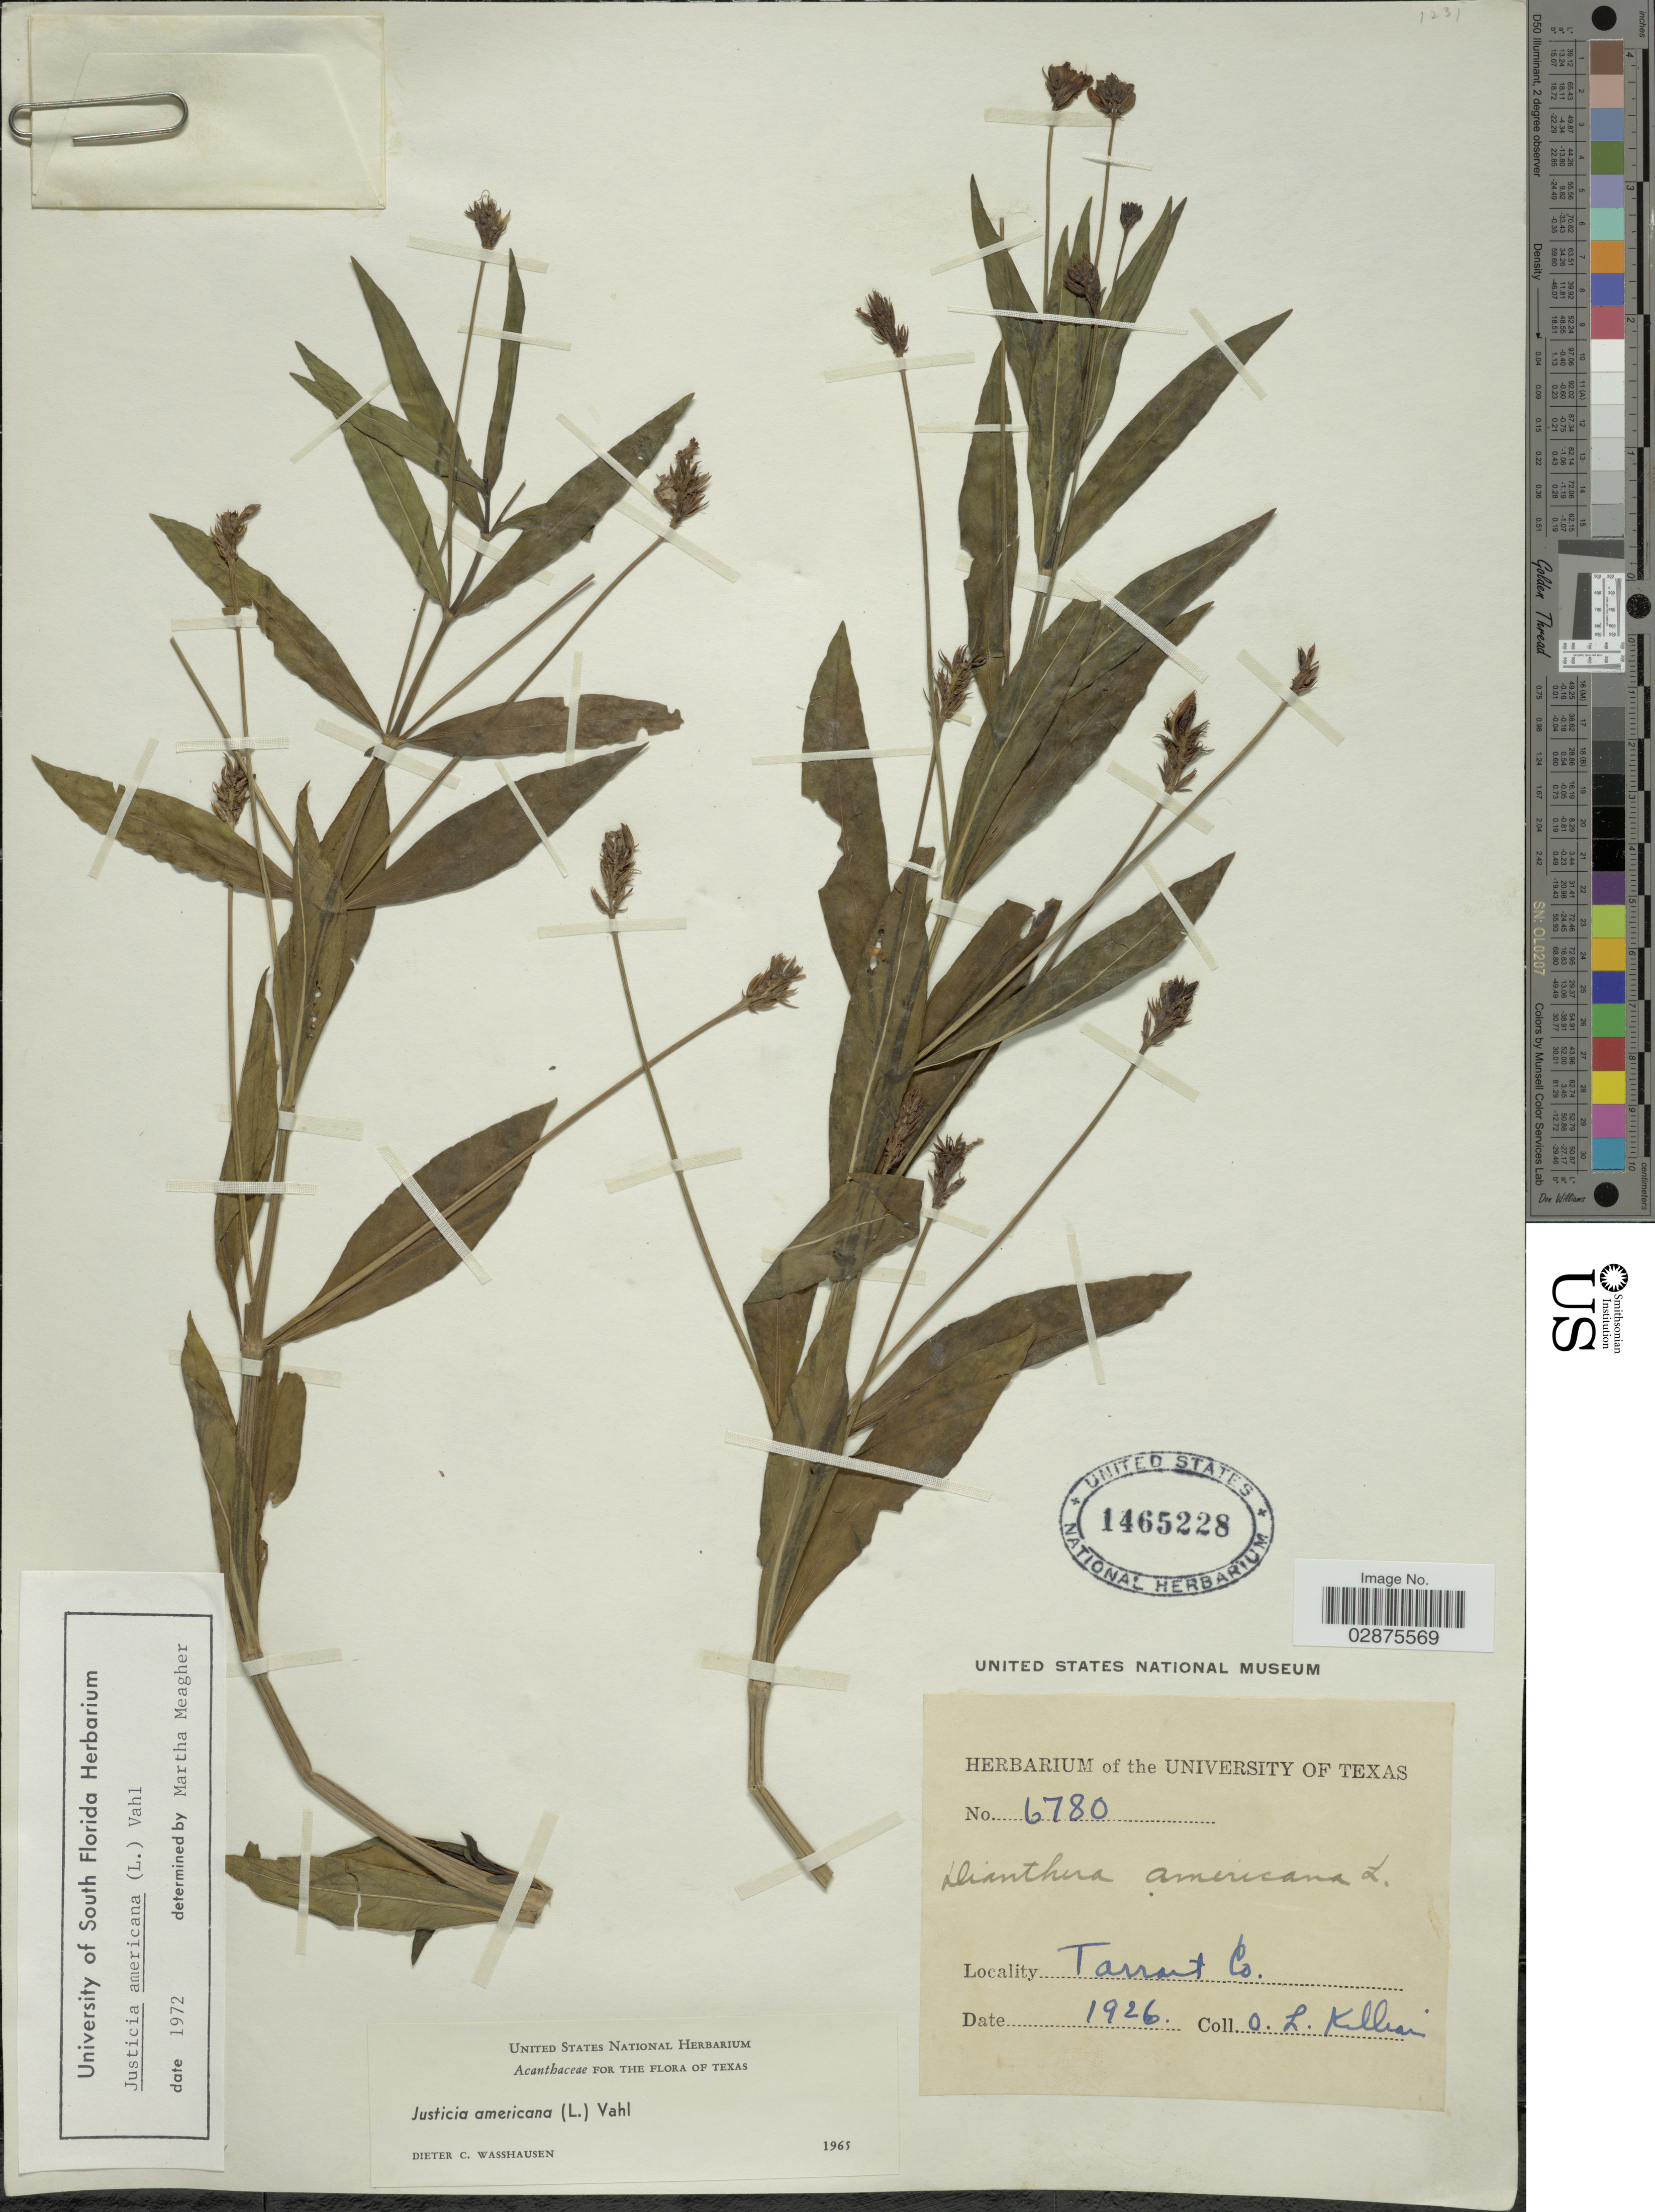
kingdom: Plantae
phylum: Tracheophyta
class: Magnoliopsida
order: Lamiales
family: Acanthaceae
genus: Justicia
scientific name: Justicia americana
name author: (L.) Vahl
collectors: O. Killian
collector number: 6780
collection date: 1926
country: United States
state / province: Texas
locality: Tarrant Co.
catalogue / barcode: US 1465228